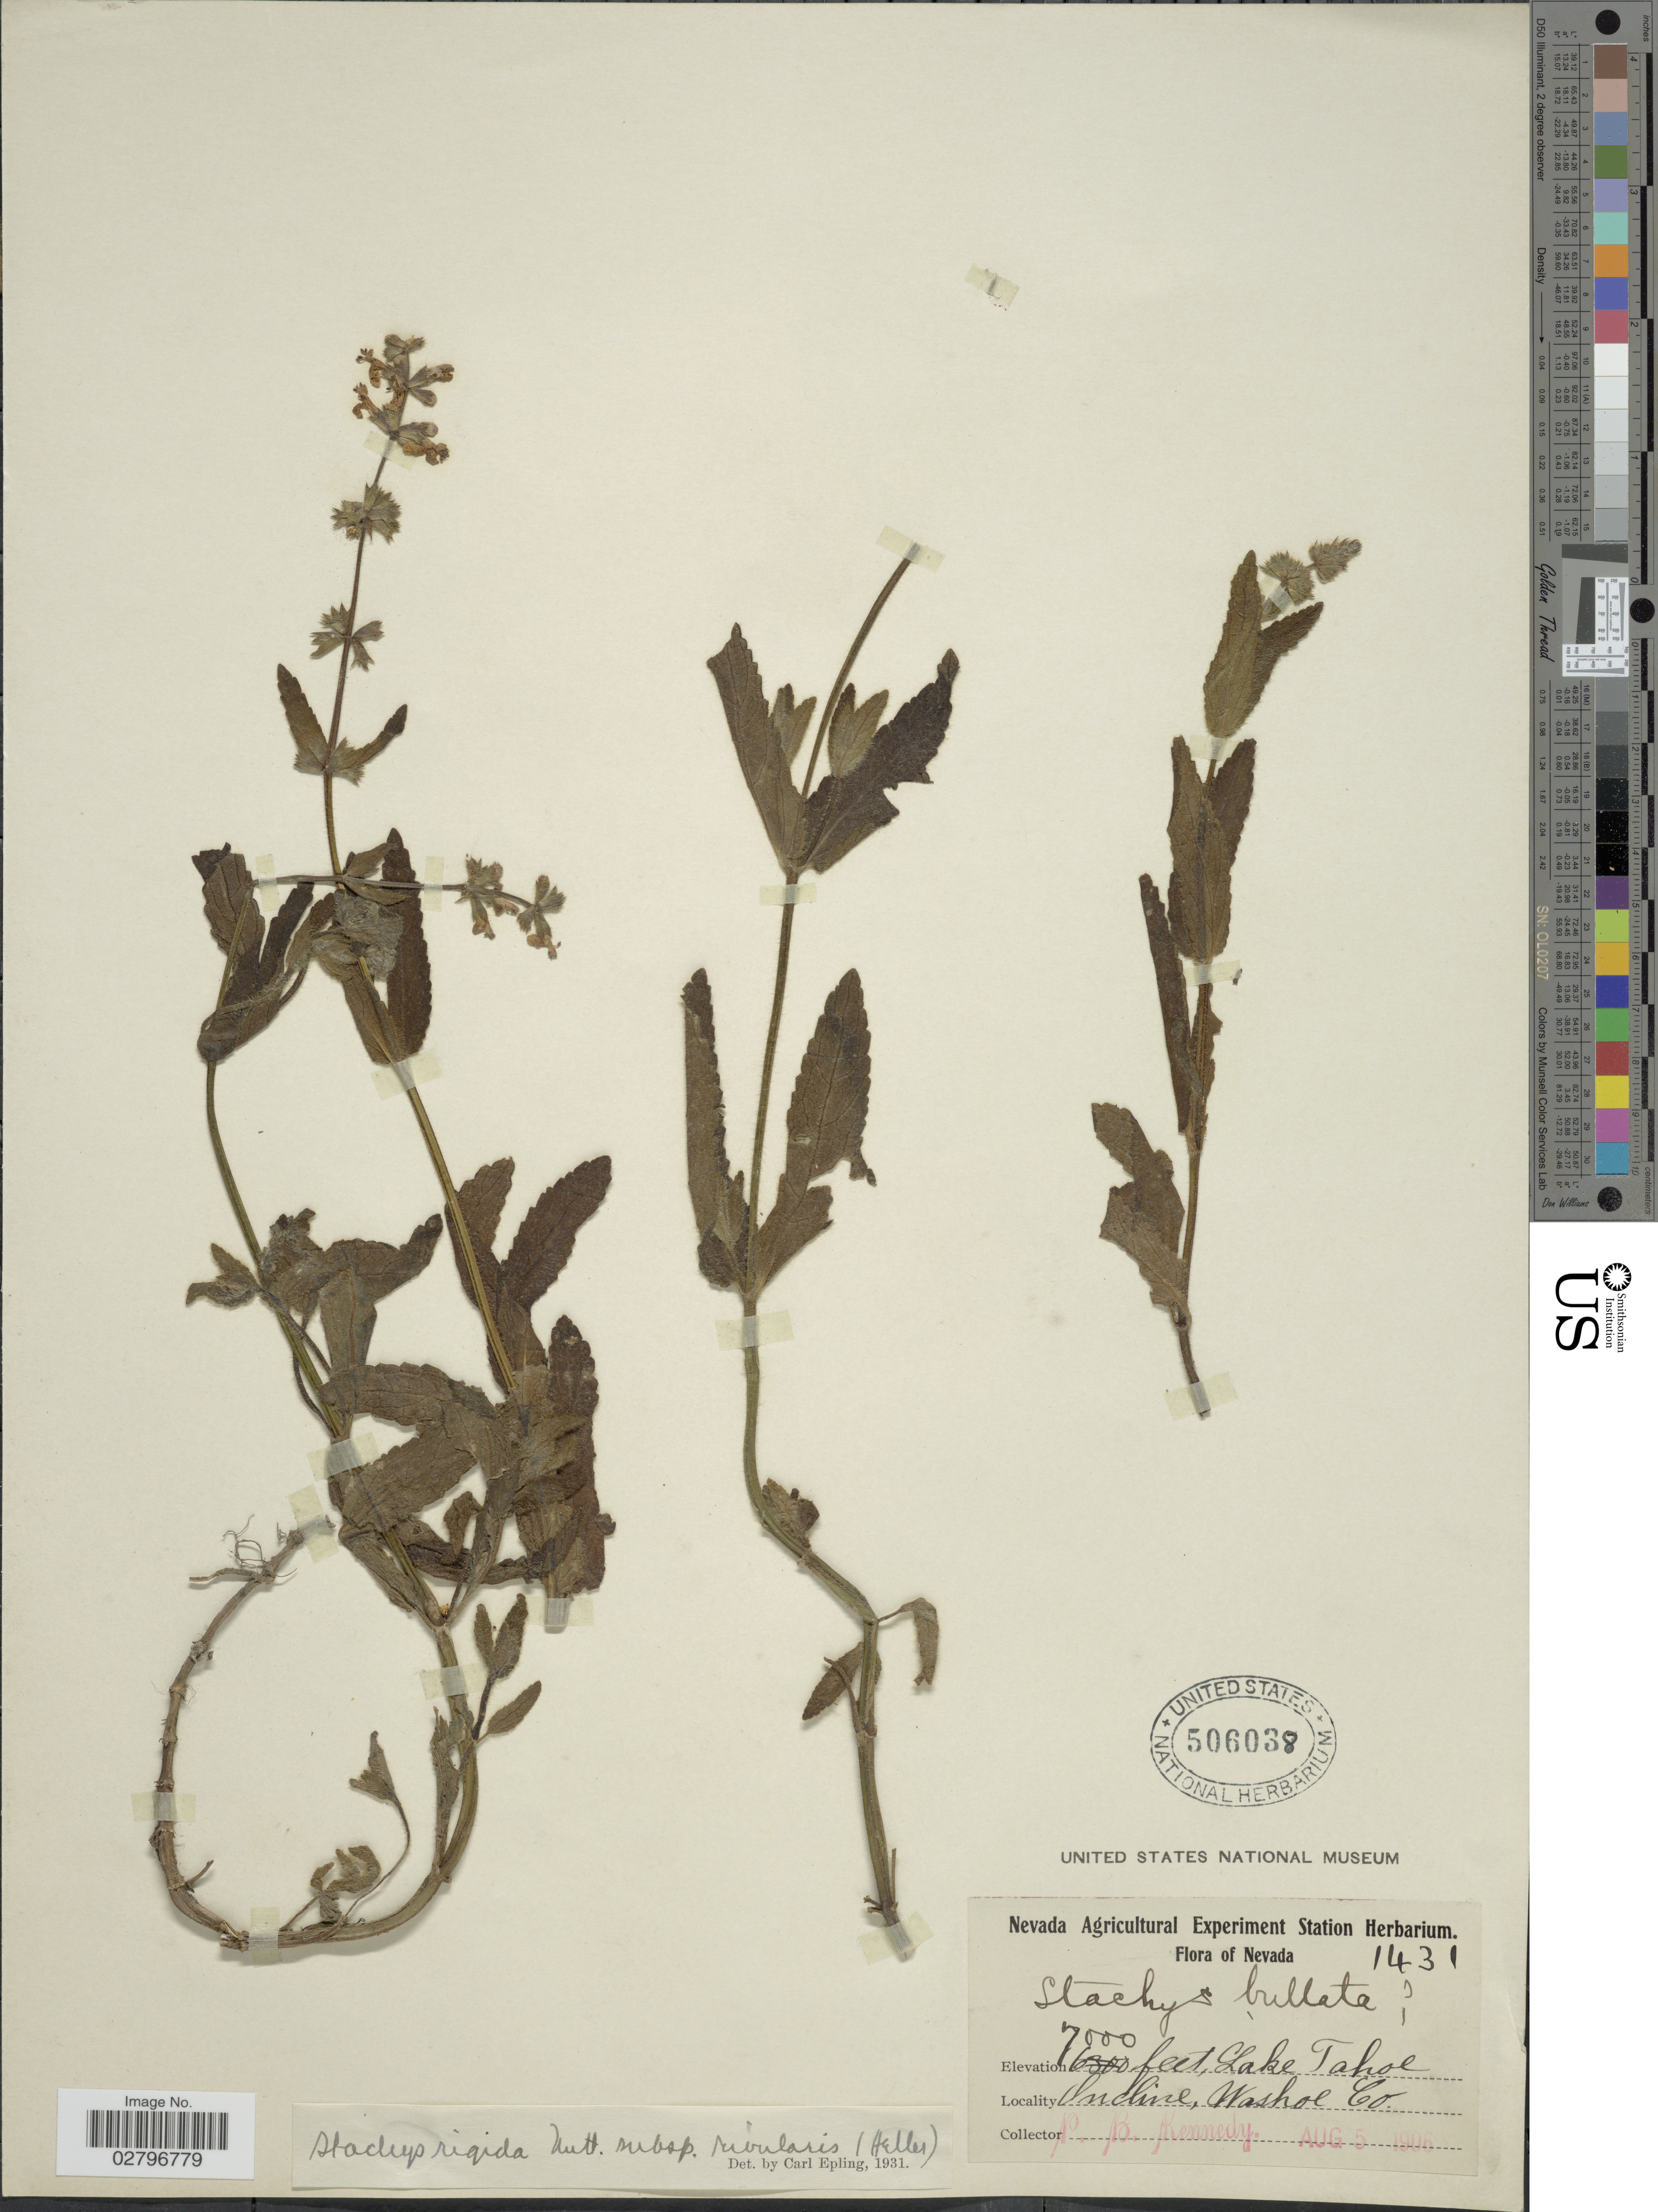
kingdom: Plantae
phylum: Tracheophyta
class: Magnoliopsida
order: Lamiales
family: Lamiaceae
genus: Stachys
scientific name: Stachys rigida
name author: Nutt. ex Benth.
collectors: P. B. Kennedy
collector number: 1431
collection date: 1906-08-05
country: United States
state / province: Nevada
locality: Lake Tahoe, Incline, Washoe Co.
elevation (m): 2134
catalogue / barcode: US 506038